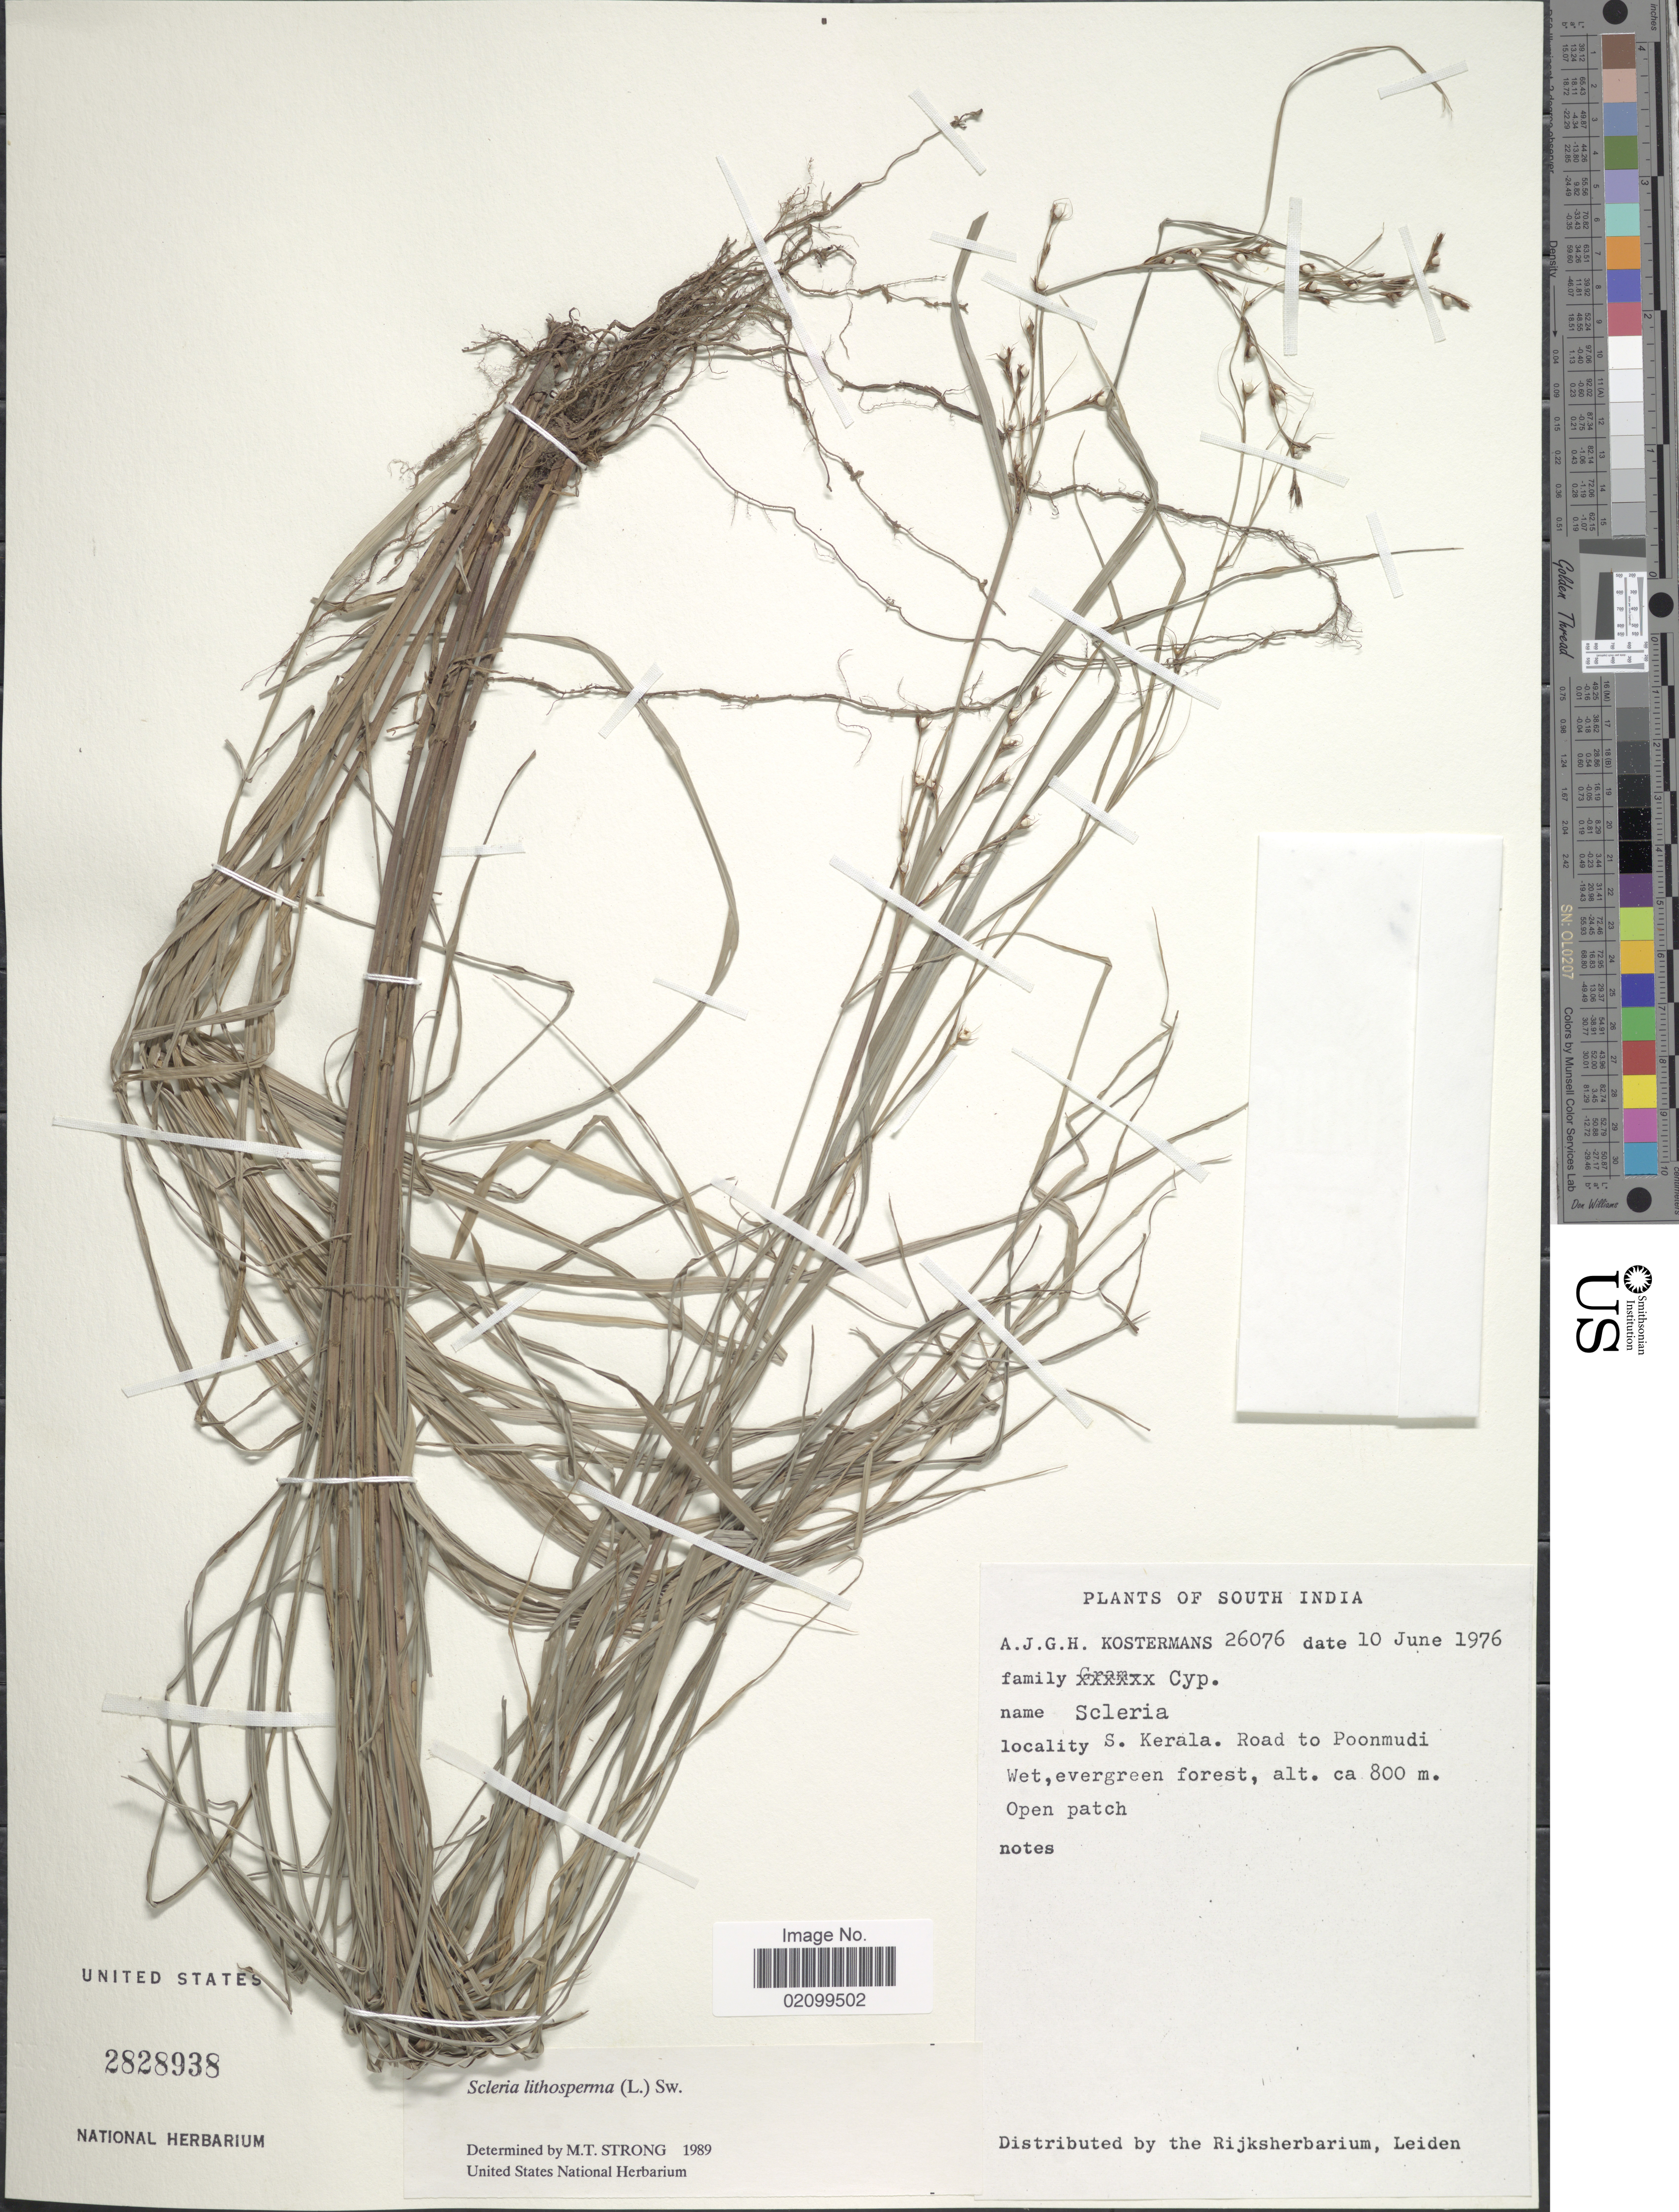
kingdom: Plantae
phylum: Tracheophyta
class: Liliopsida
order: Poales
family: Cyperaceae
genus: Scleria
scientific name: Scleria lithosperma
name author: (L.) Sw.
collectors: A. J. G. Kostermans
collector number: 26076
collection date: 1976-06-10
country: India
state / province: Kerala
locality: South India. S. Kerala. Road to Poonmudi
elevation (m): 800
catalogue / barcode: US 2828938